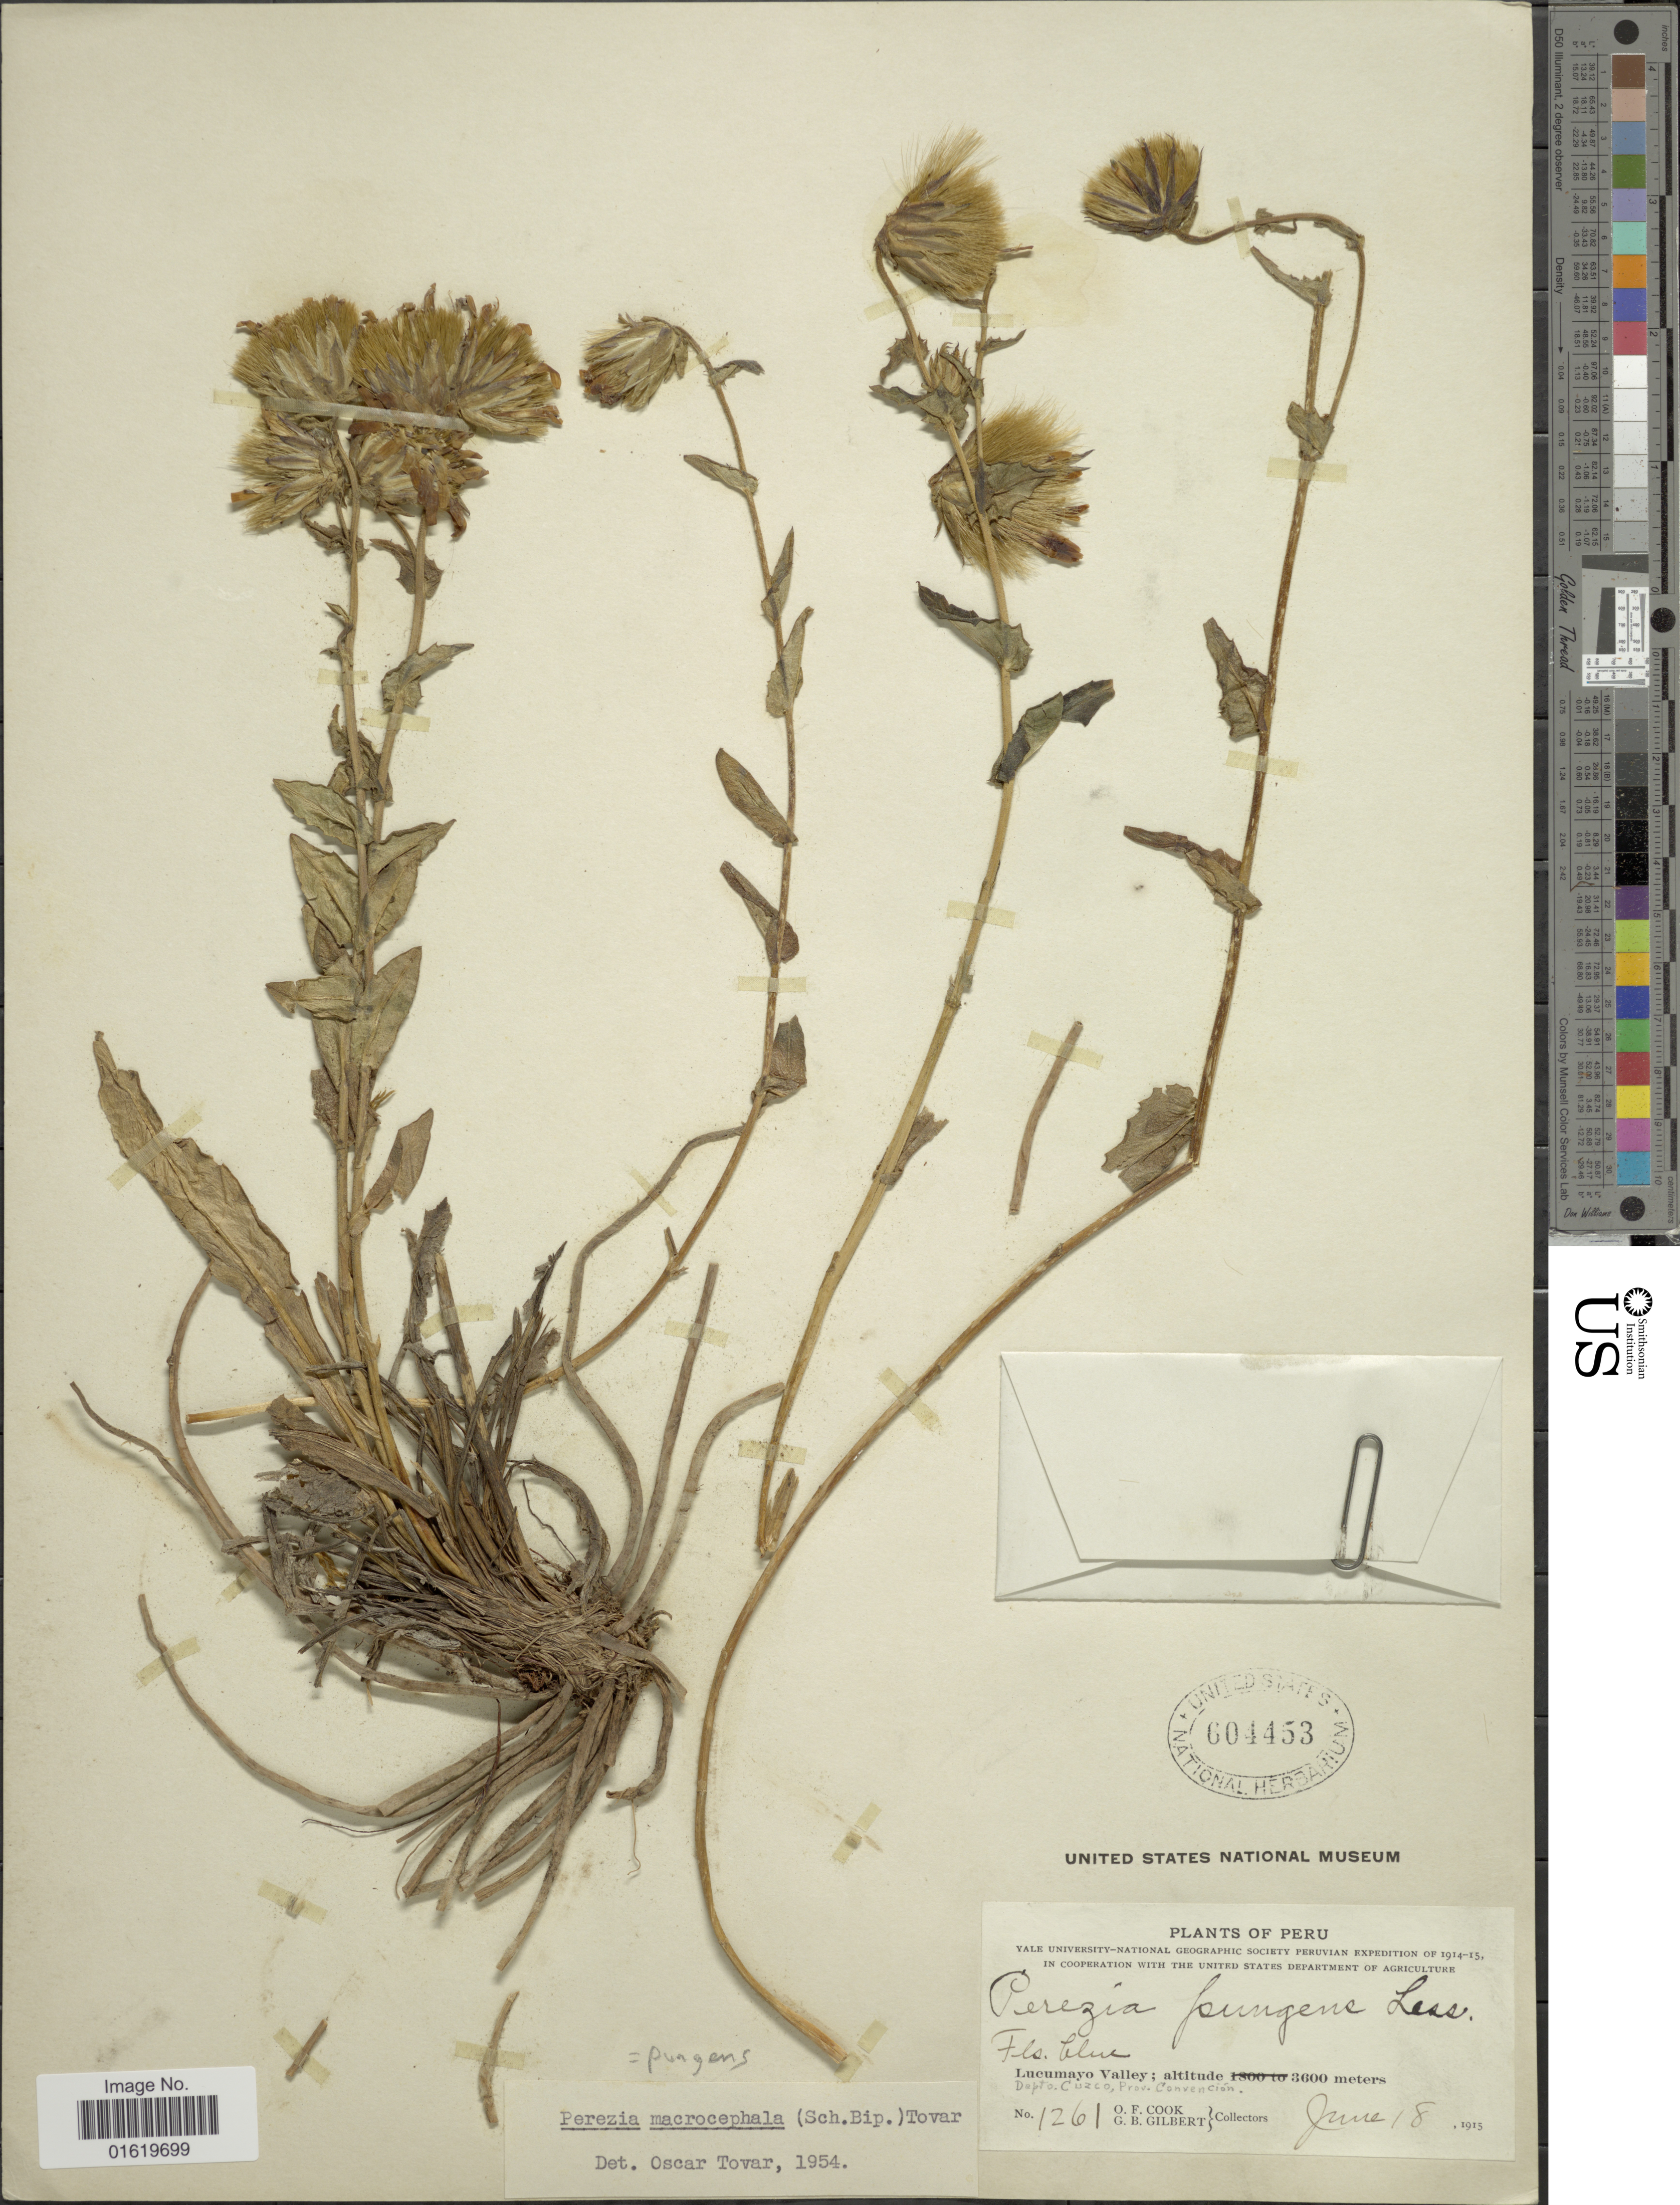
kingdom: Plantae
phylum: Tracheophyta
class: Magnoliopsida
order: Asterales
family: Asteraceae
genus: Perezia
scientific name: Perezia pungens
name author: (Humb. & Bonpl.) Less.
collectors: O. F. Cook & G. B. Gilbert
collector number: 1261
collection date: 1915-06-18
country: Peru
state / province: Cusco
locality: Lucumayo Valley. Depto. Cuzco, Prov. Convención.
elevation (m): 3600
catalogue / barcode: US 604453